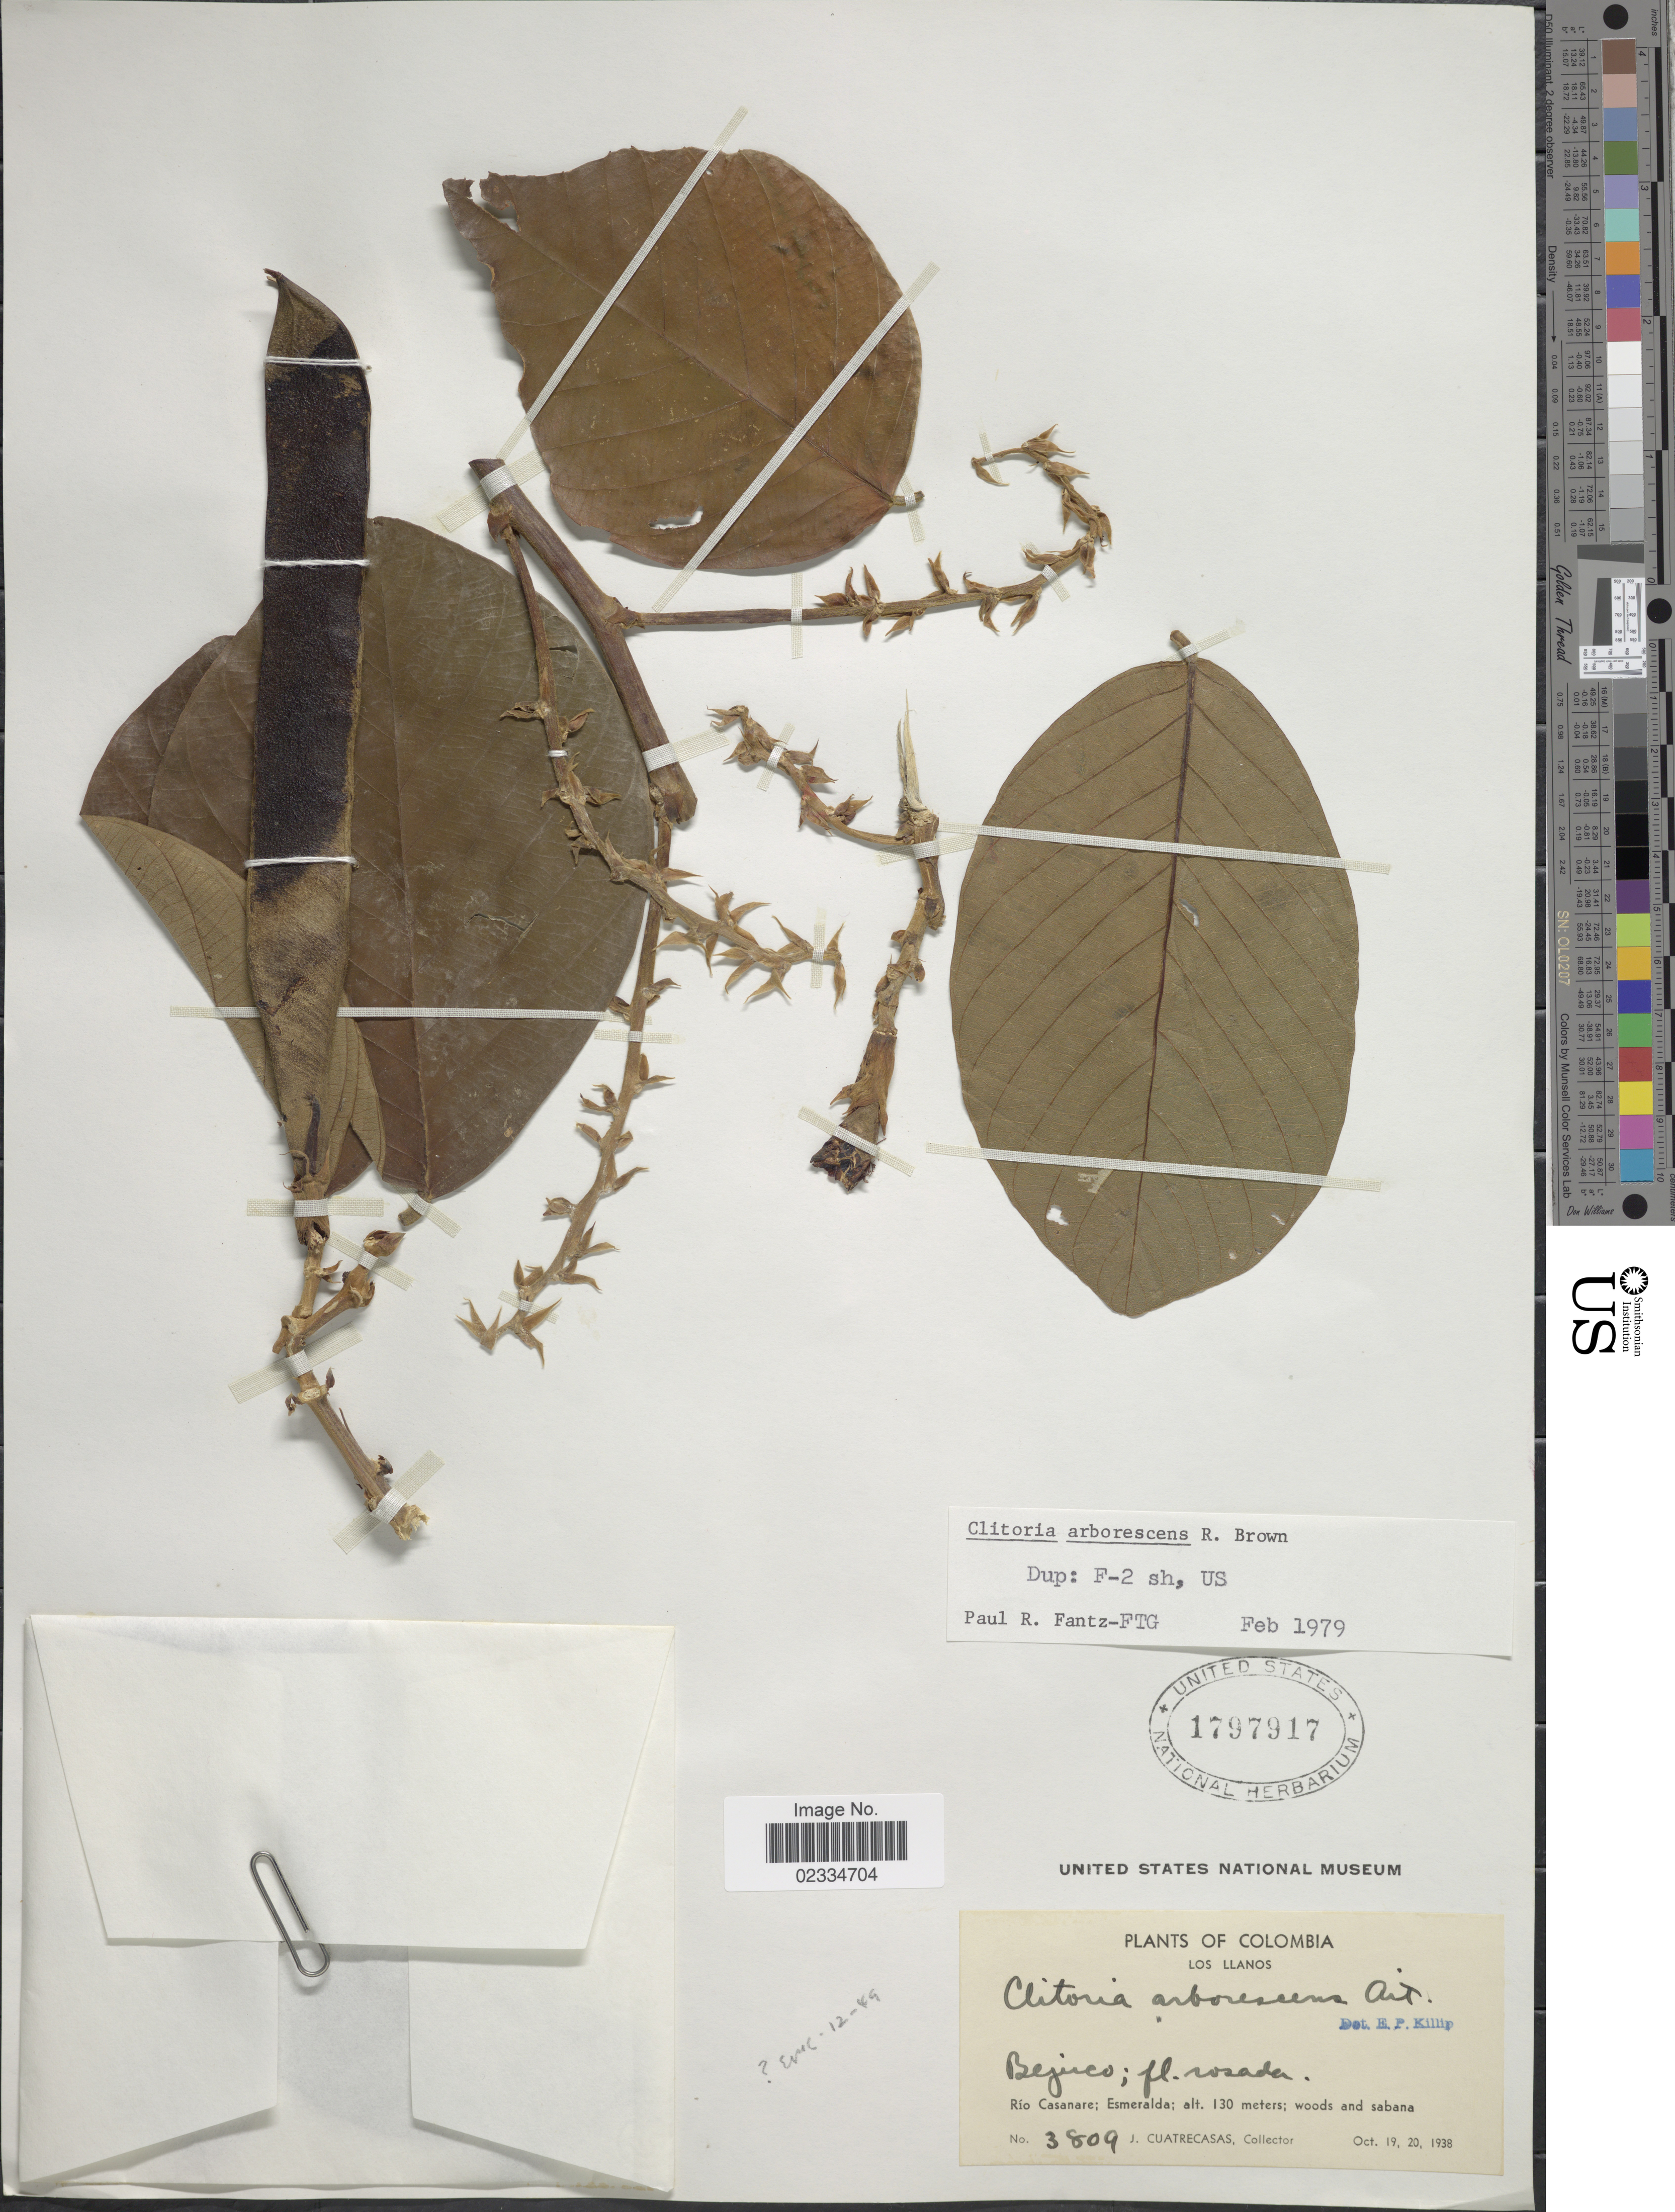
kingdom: Plantae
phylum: Tracheophyta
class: Magnoliopsida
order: Fabales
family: Fabaceae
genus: Clitoria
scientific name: Clitoria arborescens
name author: R. Br.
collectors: J. Cuatrecasas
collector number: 3809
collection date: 1938-10-19/1938-10-20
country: Colombia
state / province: Casanare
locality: Los Llanos, Esmeralda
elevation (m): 130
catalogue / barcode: US 1797917